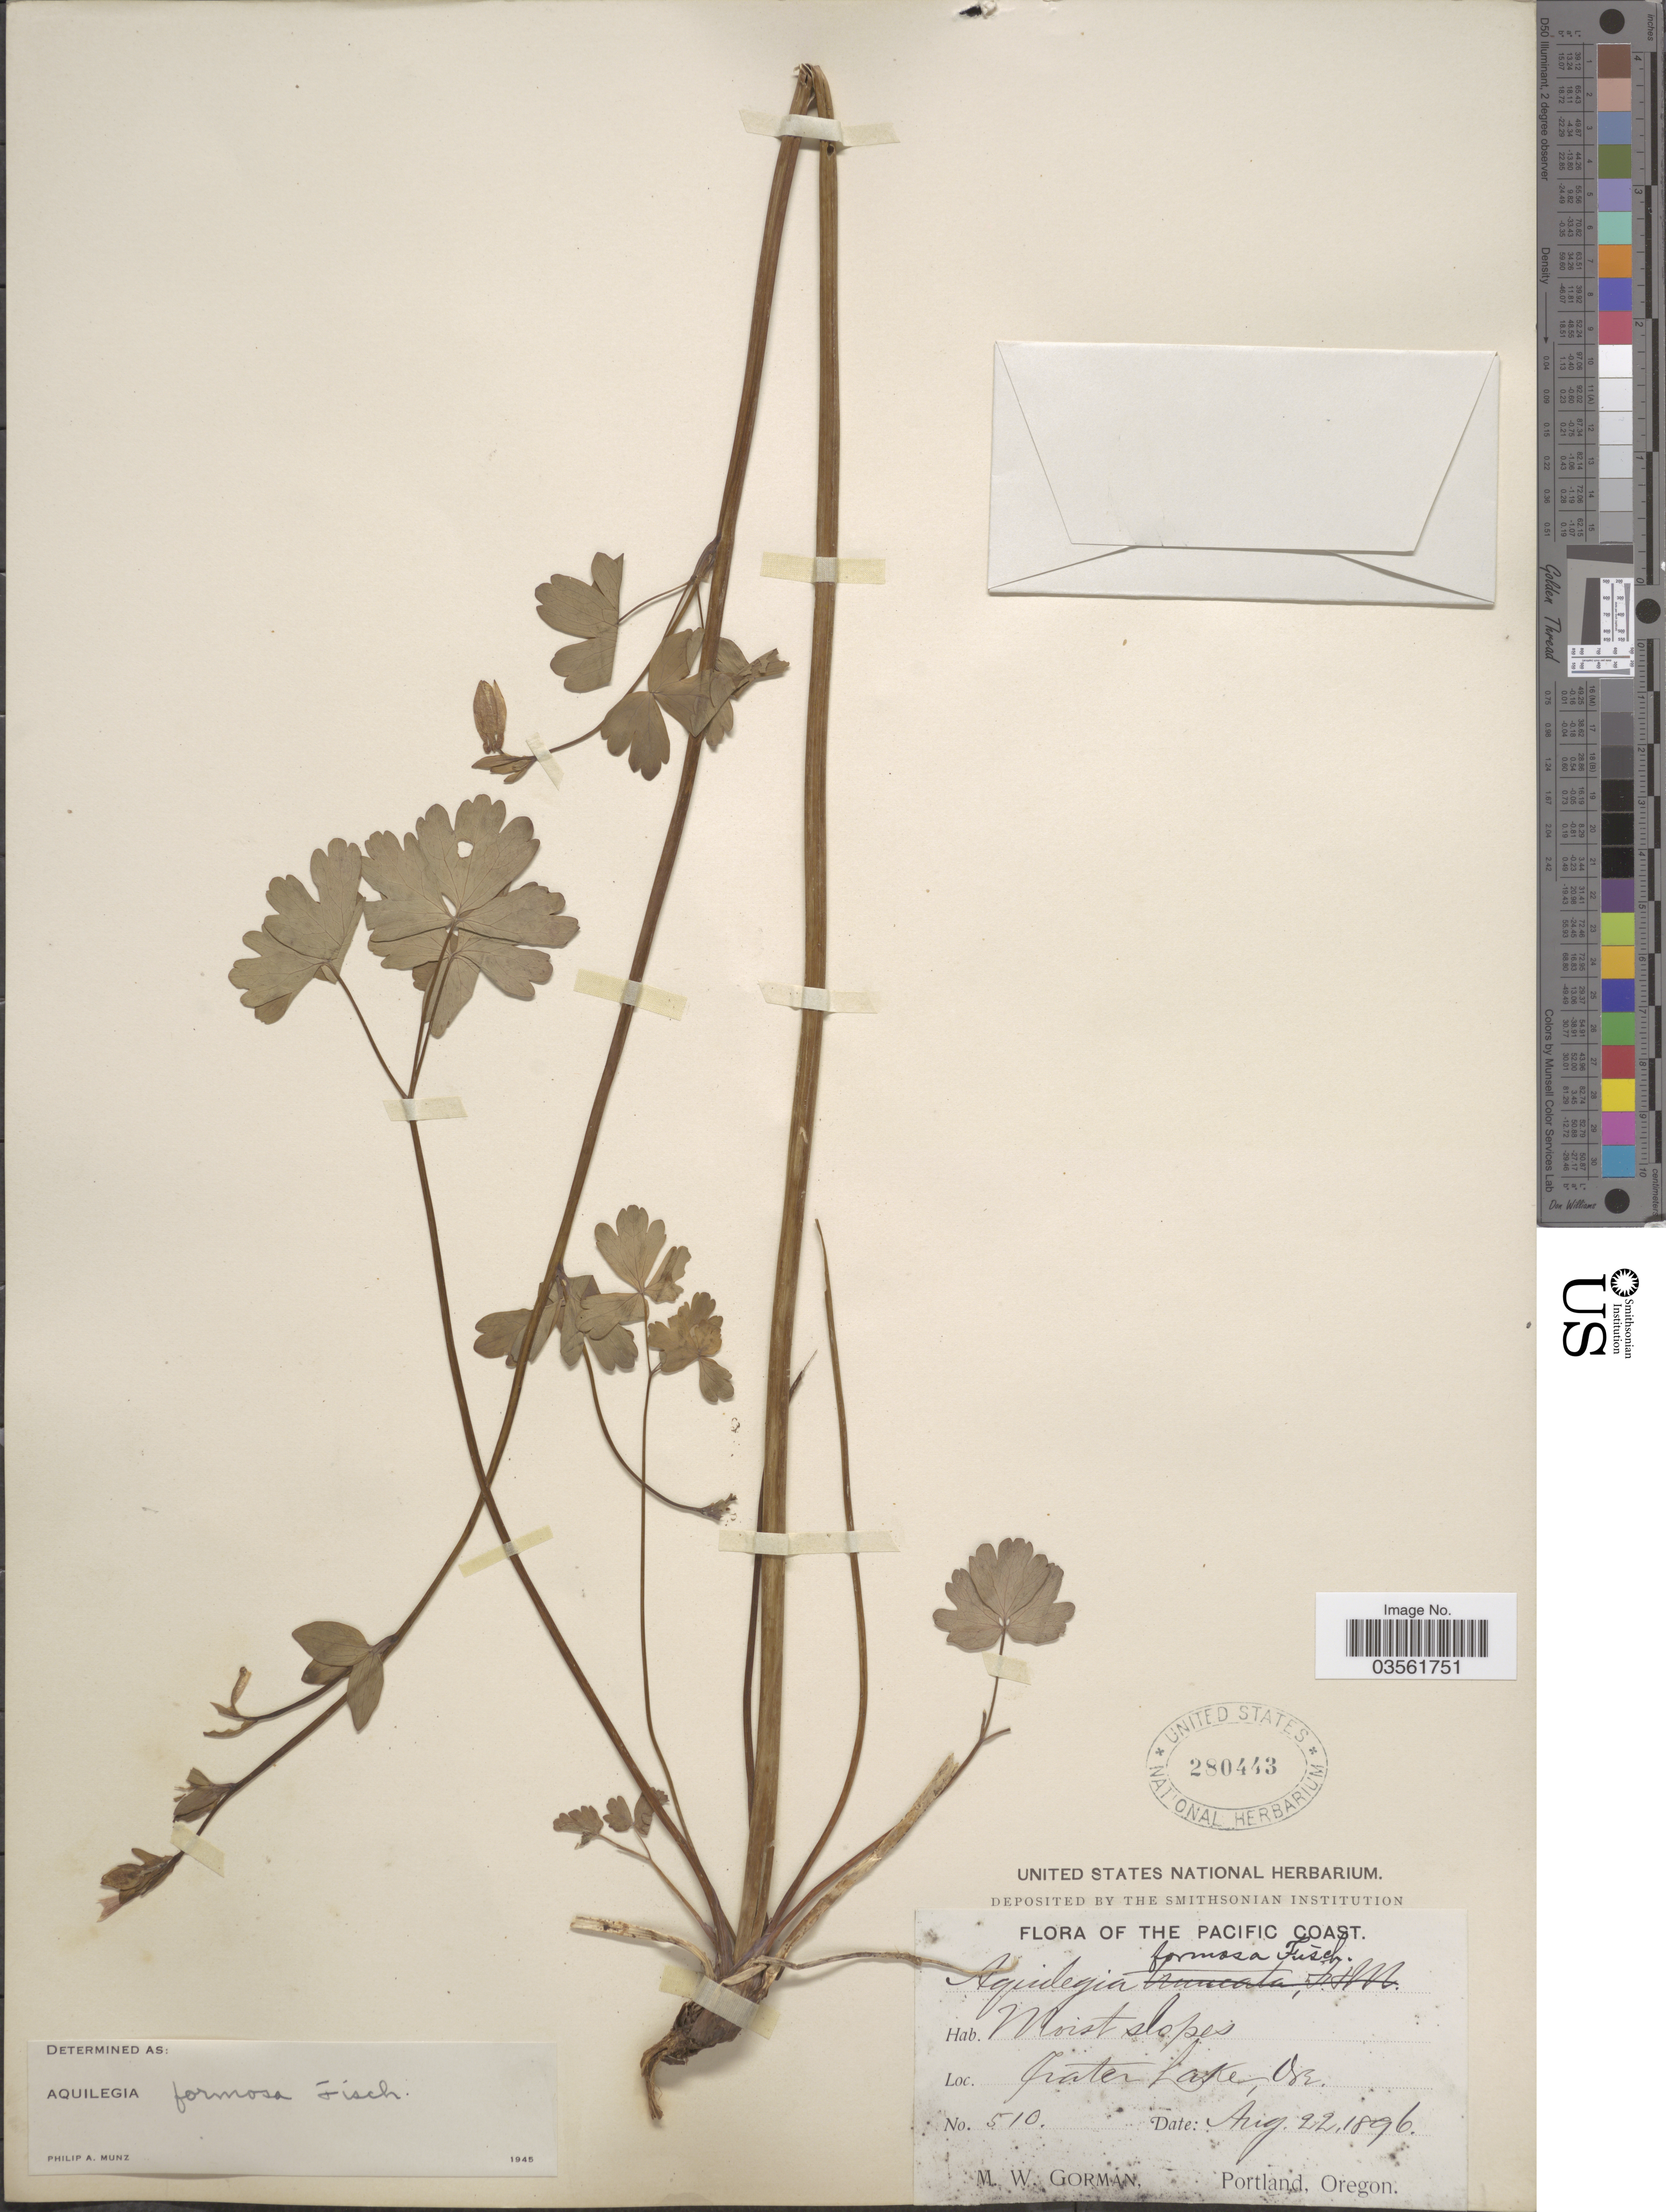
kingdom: Plantae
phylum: Tracheophyta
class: Magnoliopsida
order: Ranunculales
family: Ranunculaceae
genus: Aquilegia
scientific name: Aquilegia formosa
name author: Fisch. ex DC.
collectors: M. W. Gorman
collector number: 510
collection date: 1896-08-22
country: United States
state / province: Oregon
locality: The Pacific Coast. Crater Lake.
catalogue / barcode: US 280443